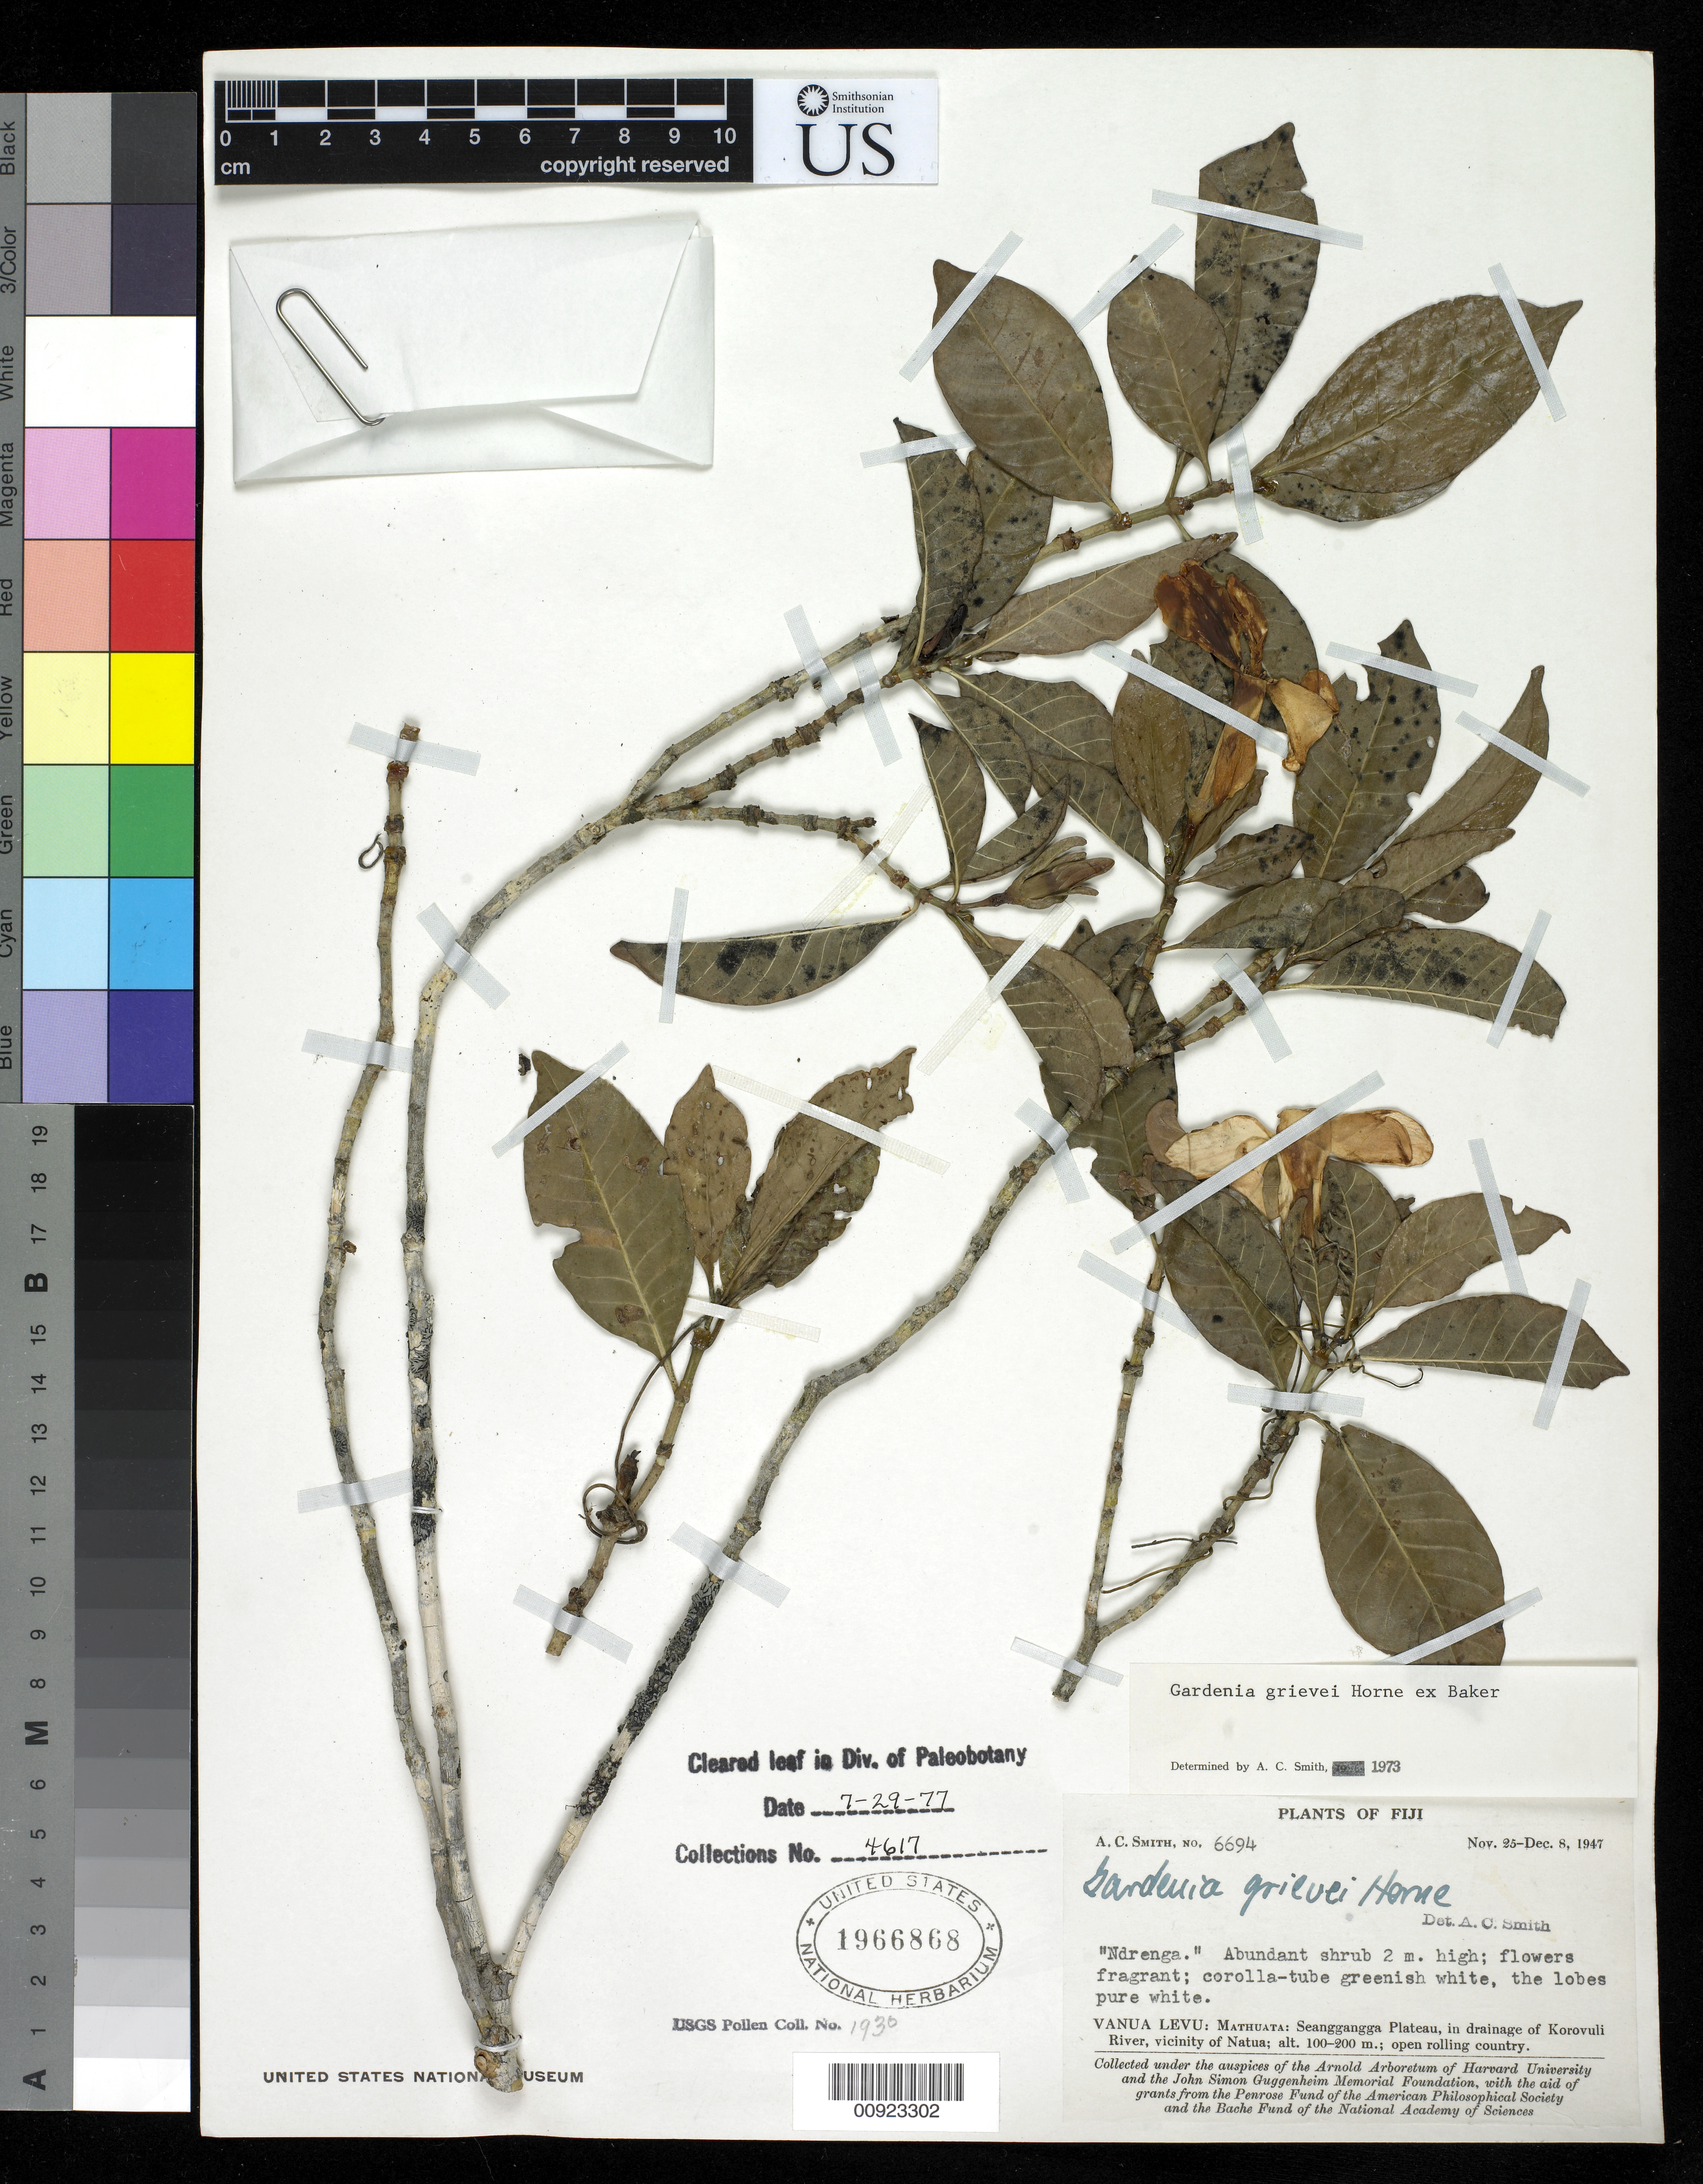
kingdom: Plantae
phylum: Tracheophyta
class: Magnoliopsida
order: Gentianales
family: Rubiaceae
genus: Gardenia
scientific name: Gardenia grievei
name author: Horne ex Baker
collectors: C. A. Smith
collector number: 6694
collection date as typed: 25 Nov 1947 to 08 Dec 1947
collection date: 1947-11-25/1947-12-08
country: Fiji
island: Macuata-i-wai [Mathuata-i-wai]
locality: Mathuata: Seanggangga Plateau, in drainage of Korovuli River, Vicinity of Natua.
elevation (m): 100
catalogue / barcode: US 1966868